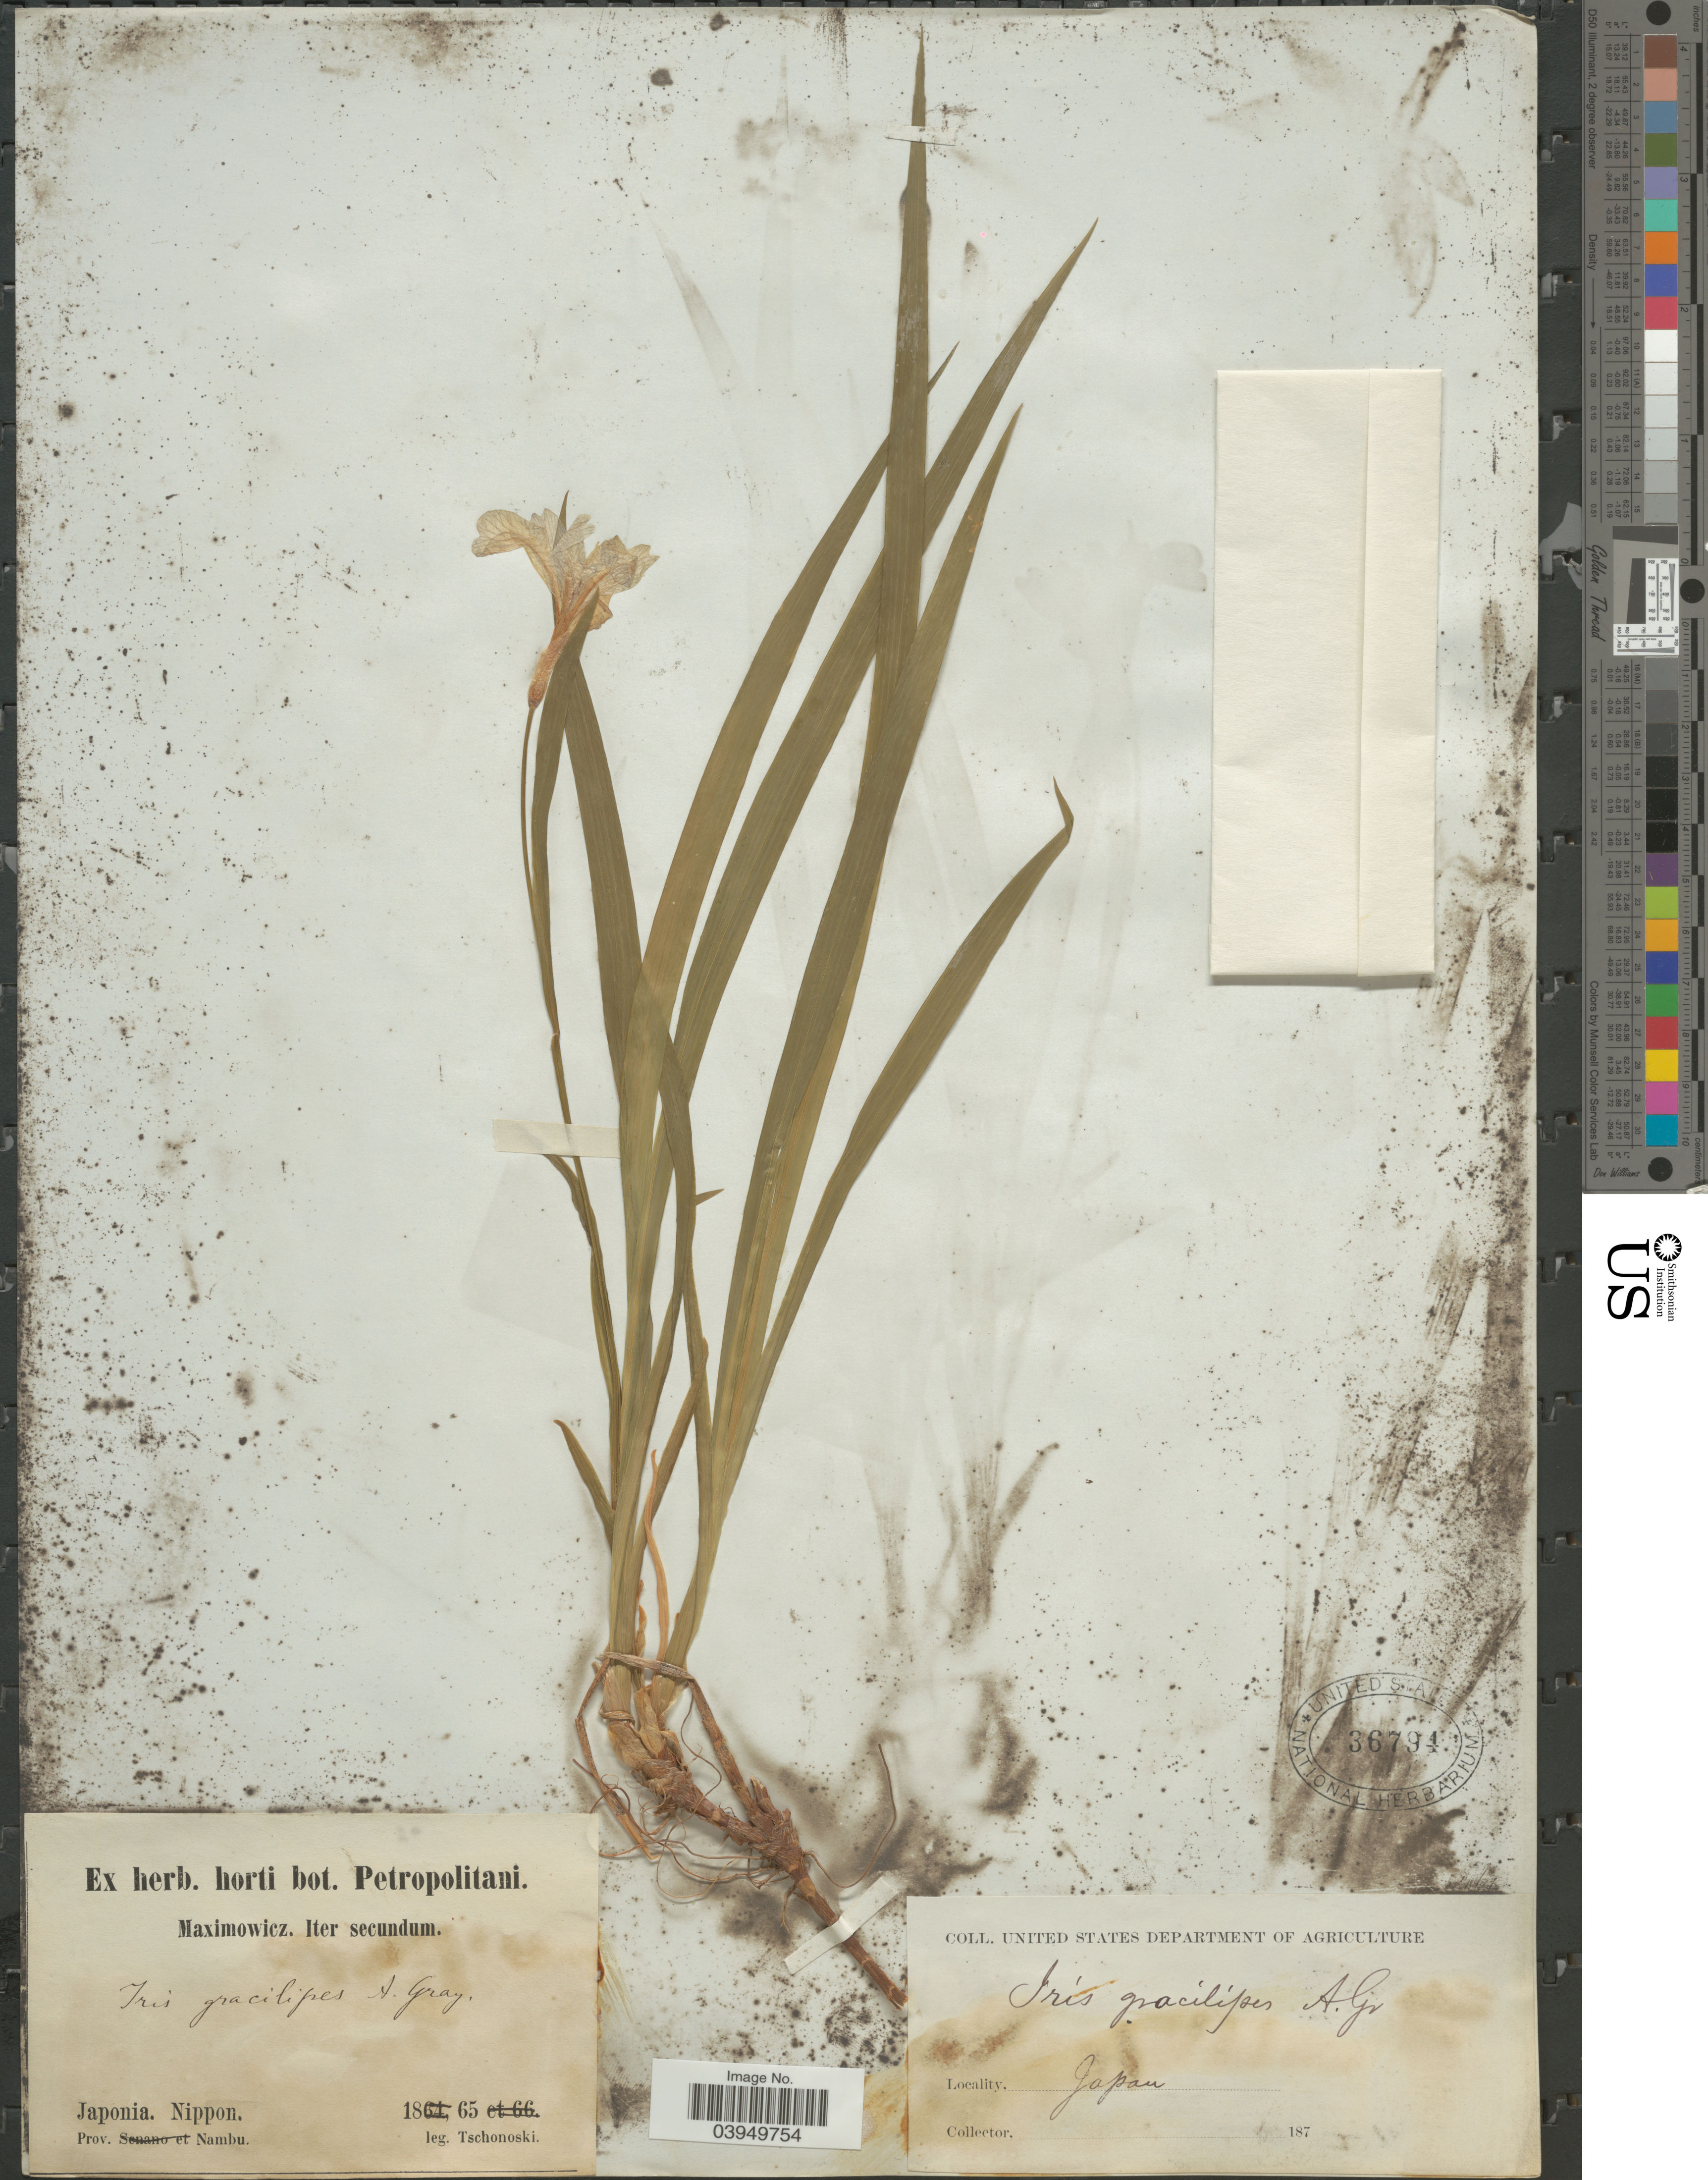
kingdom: Plantae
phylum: Tracheophyta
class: Liliopsida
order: Asparagales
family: Iridaceae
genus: Iris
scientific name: Iris gracilis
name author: Bigelow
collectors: -. Tschonoski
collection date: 1865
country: Japan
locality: Nippon. Prov. Nambu.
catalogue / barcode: US 36794